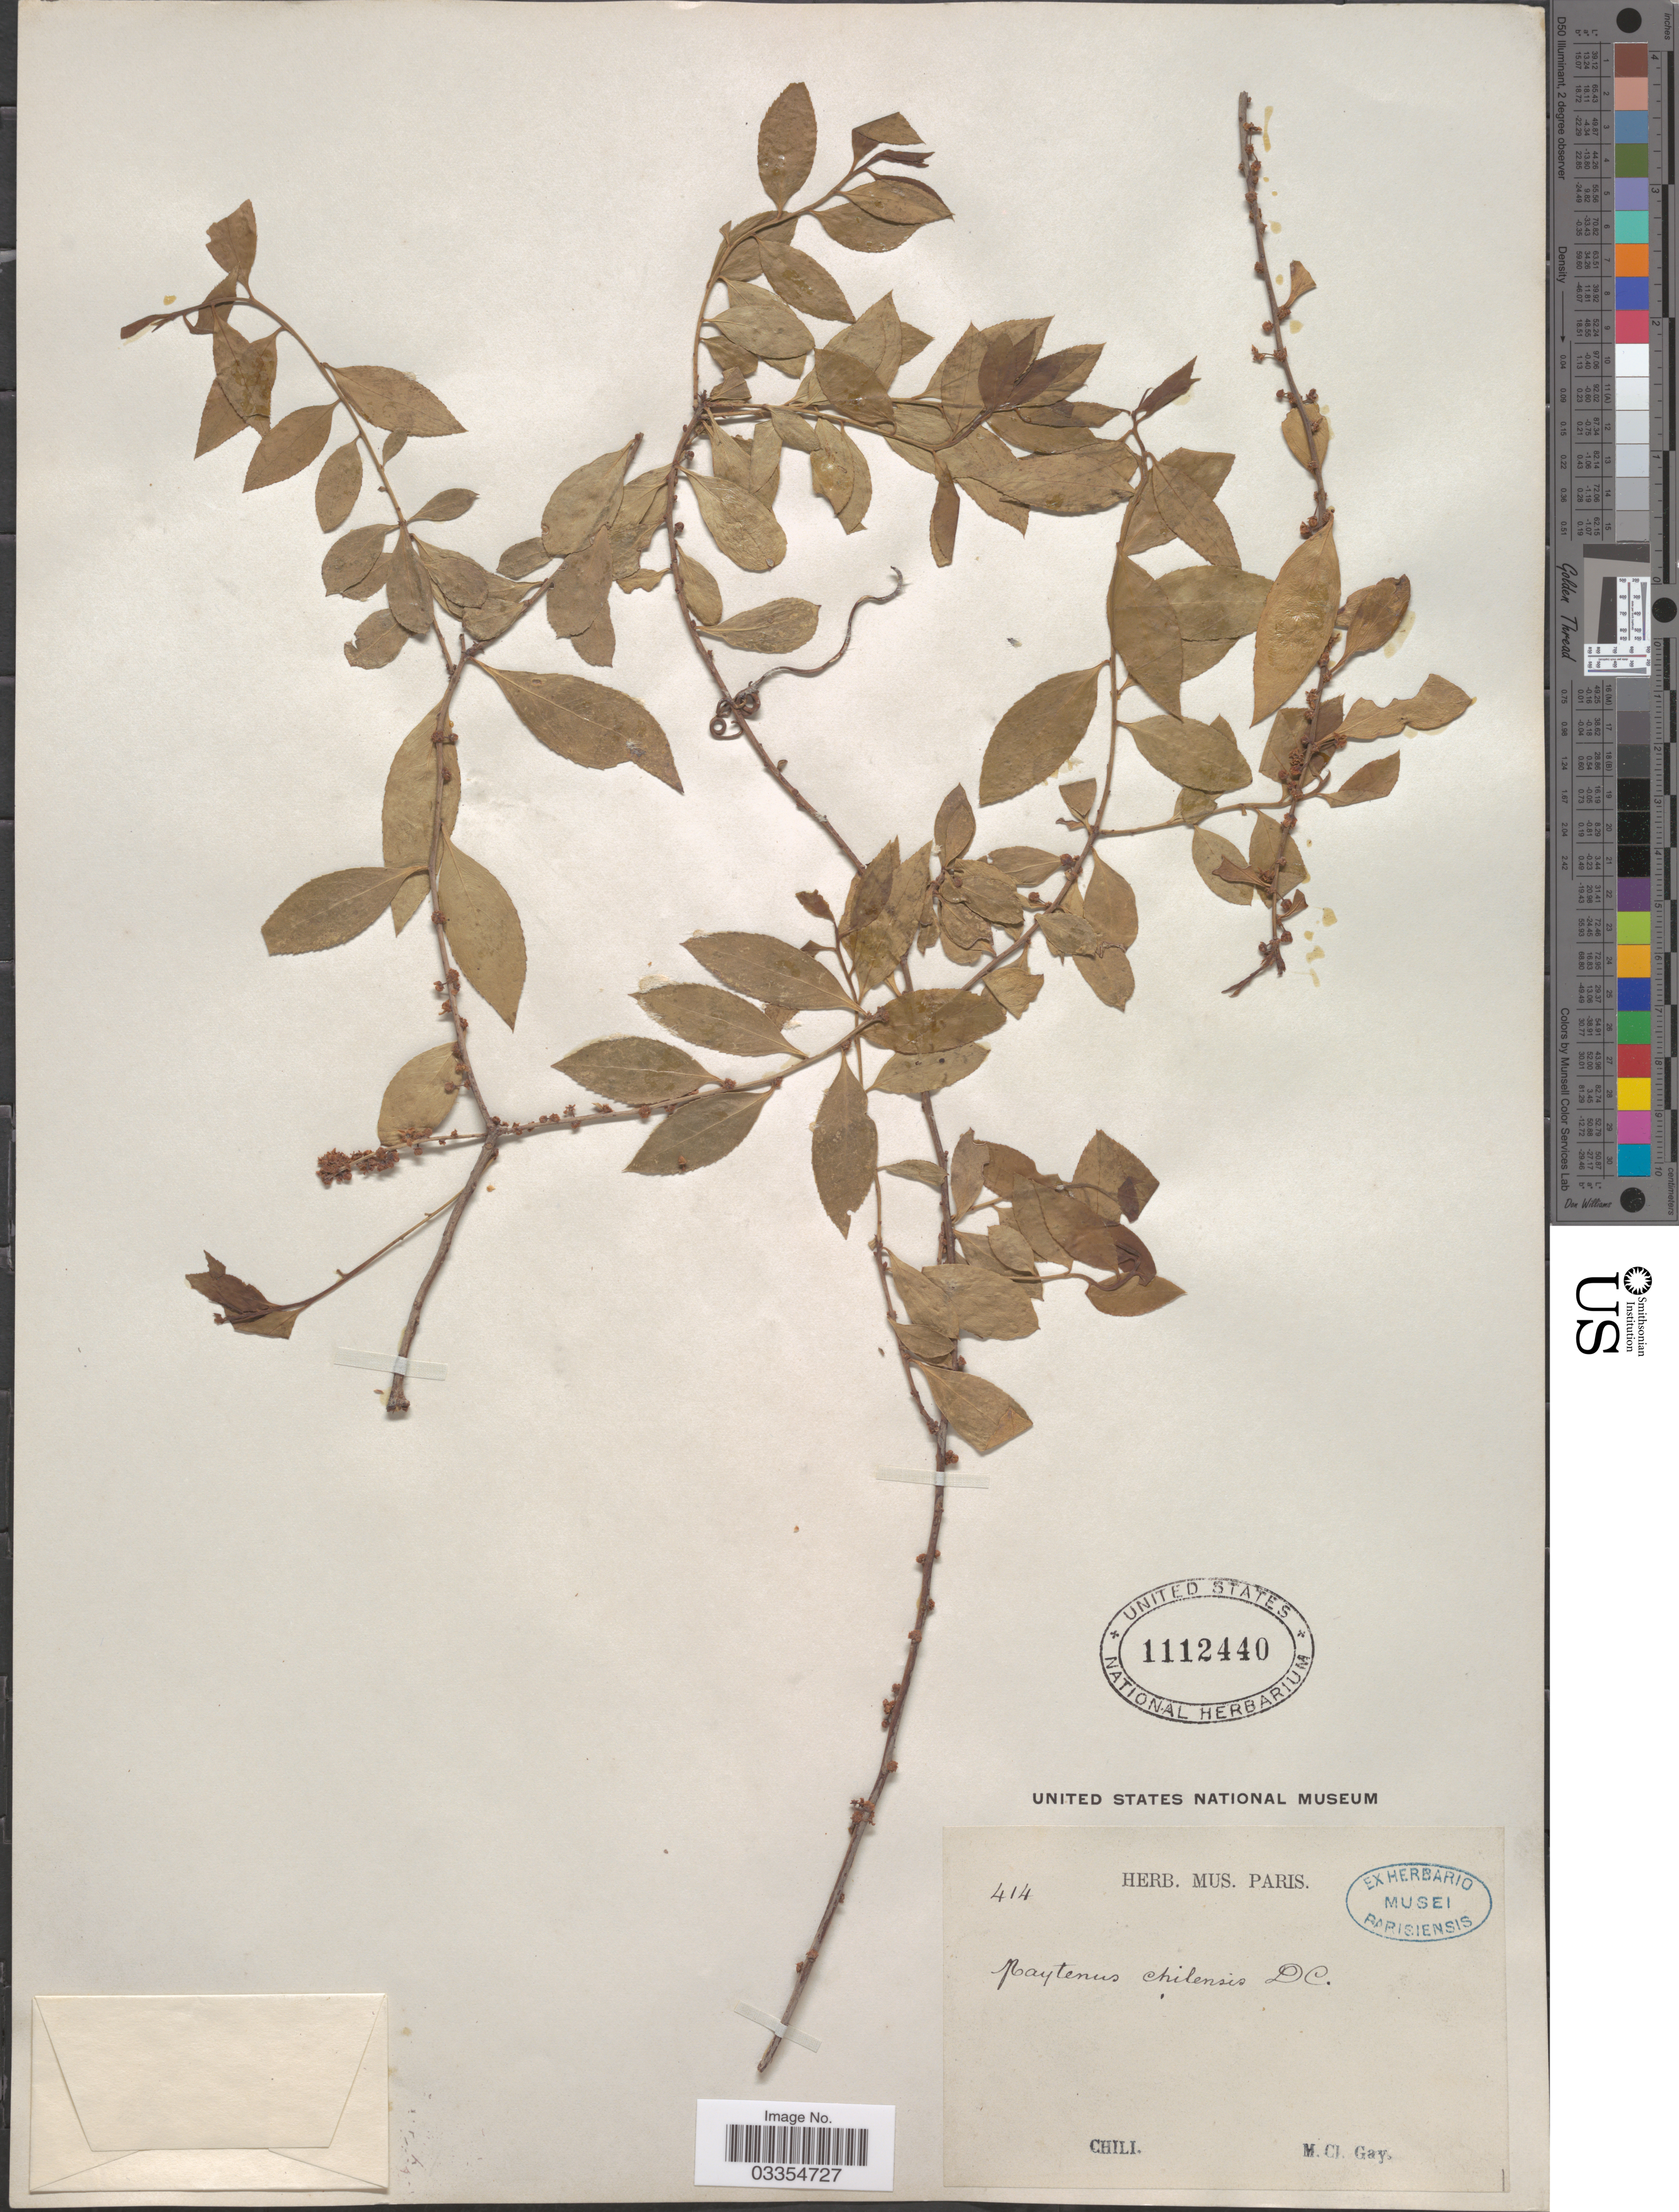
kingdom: Plantae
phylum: Tracheophyta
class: Magnoliopsida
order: Celastrales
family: Celastraceae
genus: Maytenus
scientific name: Maytenus boaria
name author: Molina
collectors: M. Gay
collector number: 414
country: Chile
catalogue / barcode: US 1112440